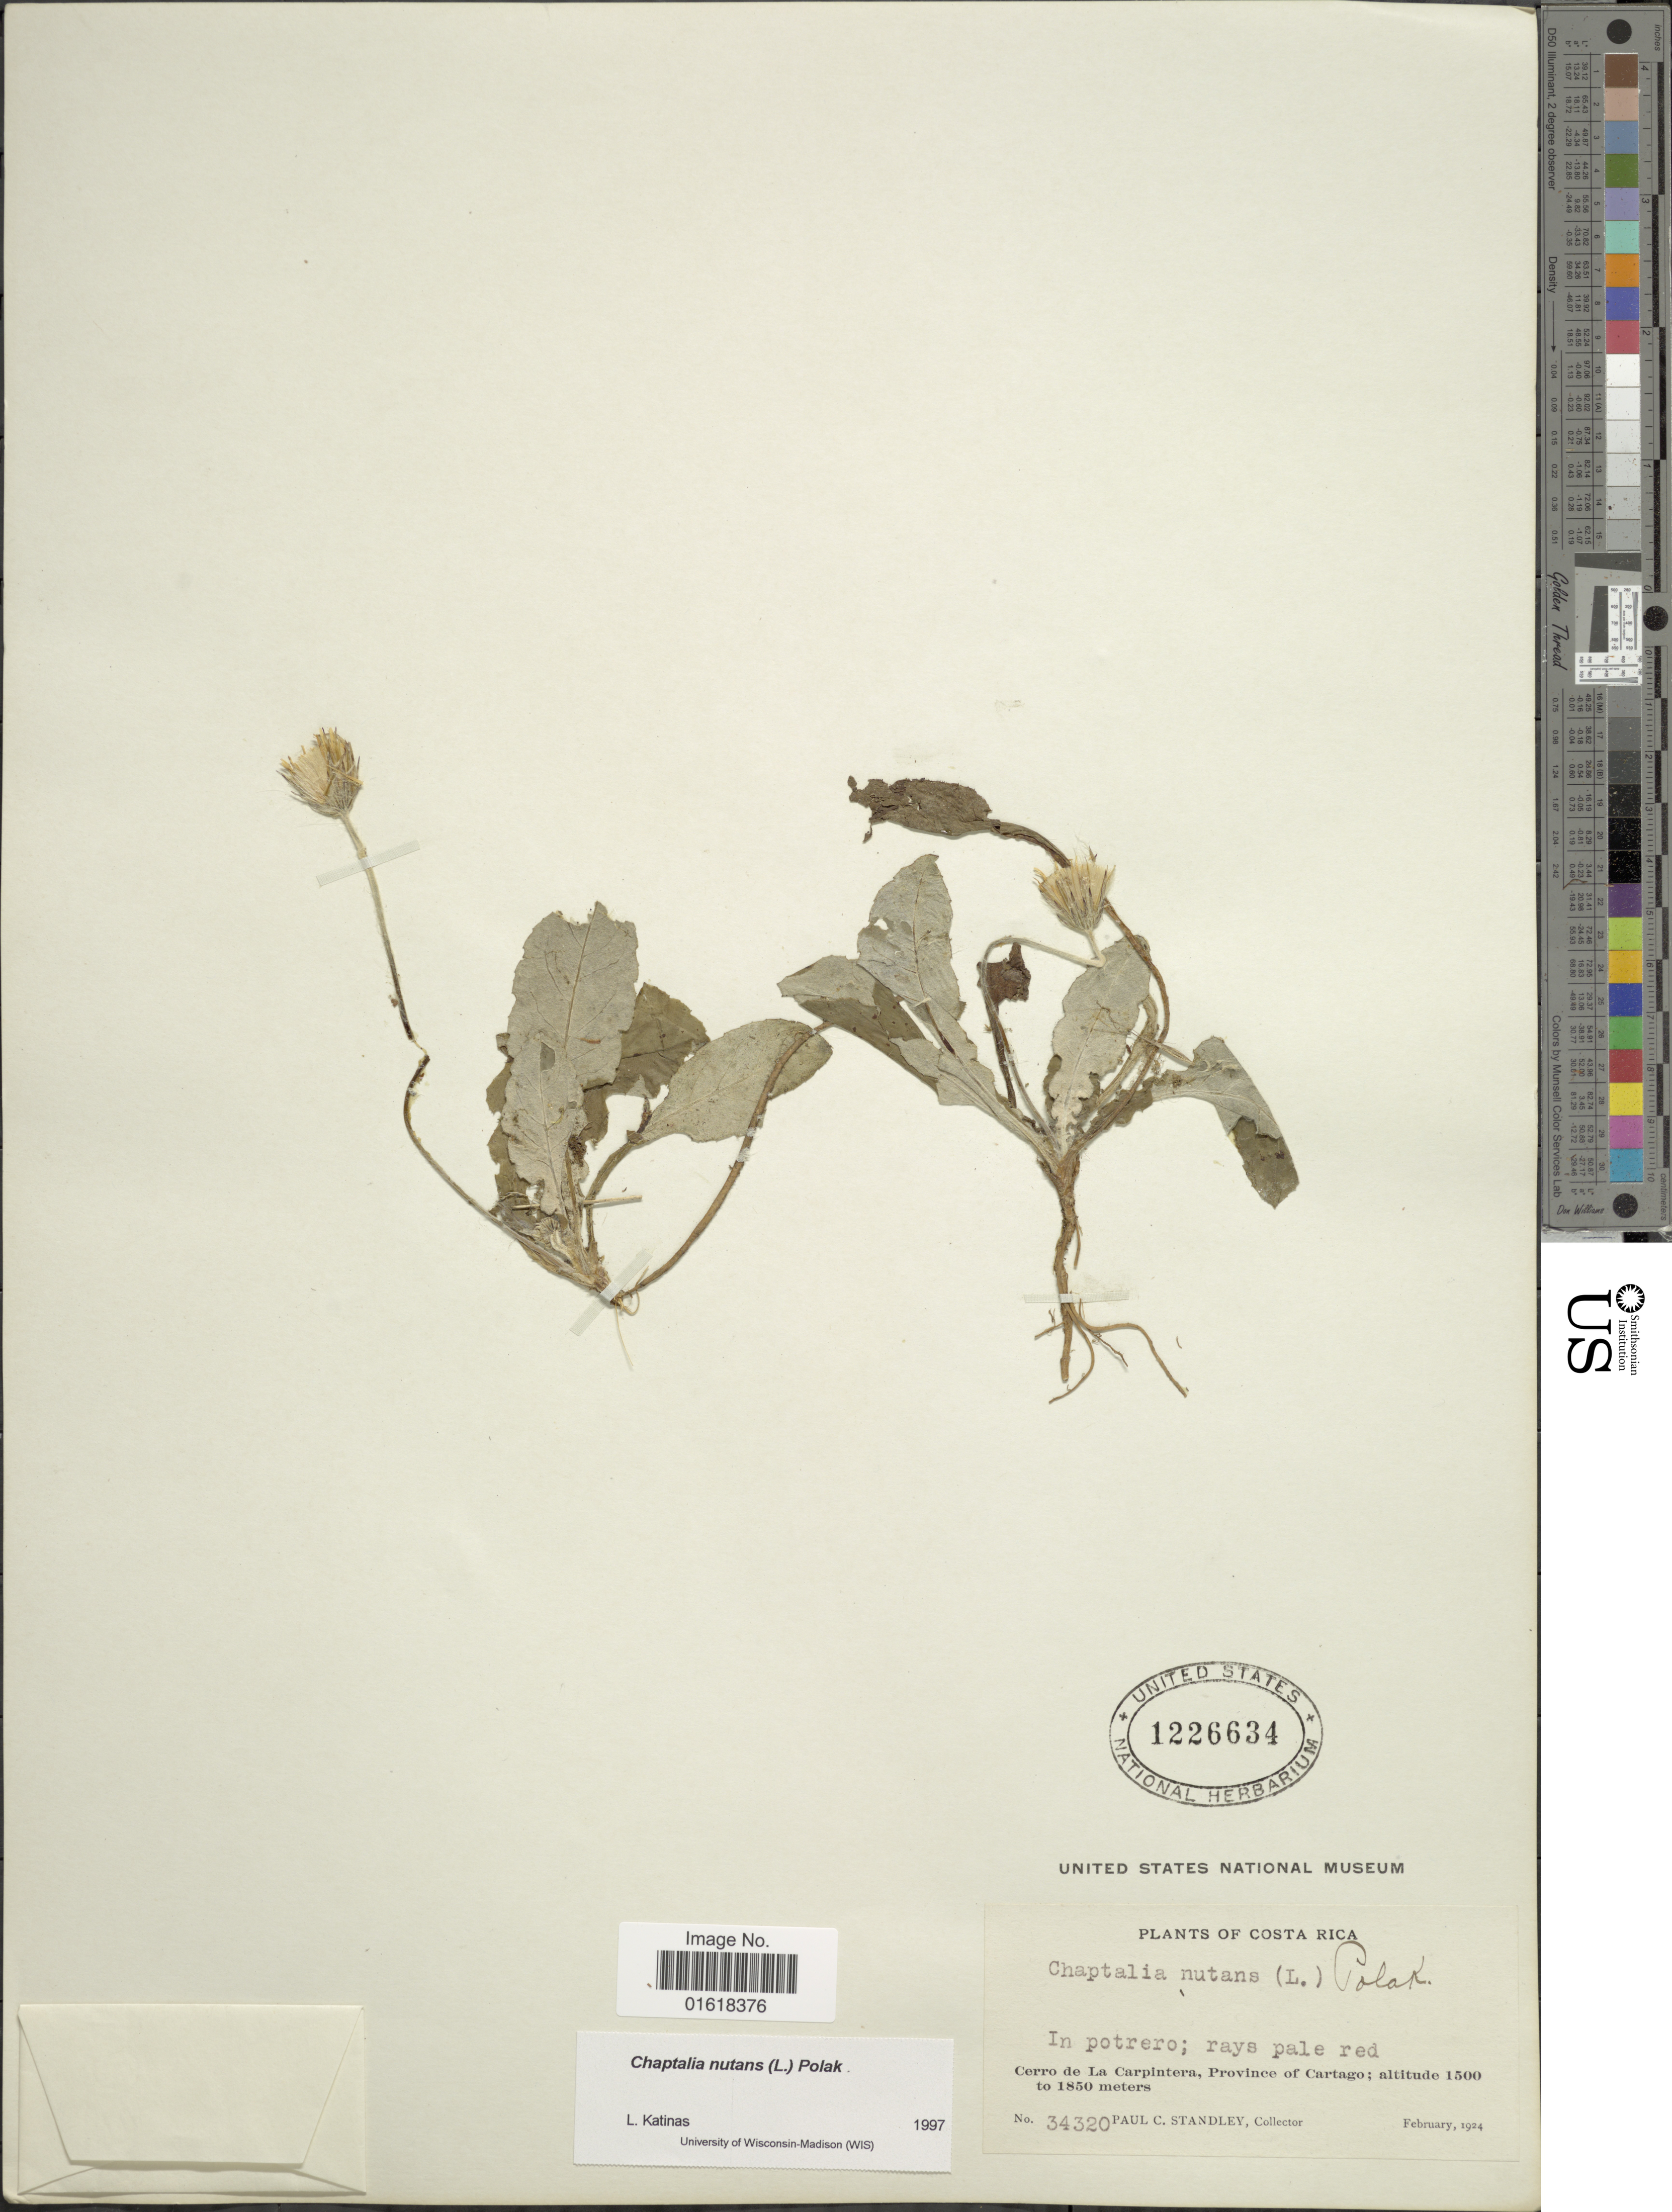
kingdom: Plantae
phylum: Tracheophyta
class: Magnoliopsida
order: Asterales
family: Asteraceae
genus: Chaptalia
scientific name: Chaptalia nutans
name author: (L.) Pol.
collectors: P. C. Standley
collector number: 31320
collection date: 1924-02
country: Costa Rica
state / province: Cartago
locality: In potrero. Cerro de La Carpintera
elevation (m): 1500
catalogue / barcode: US 1226634